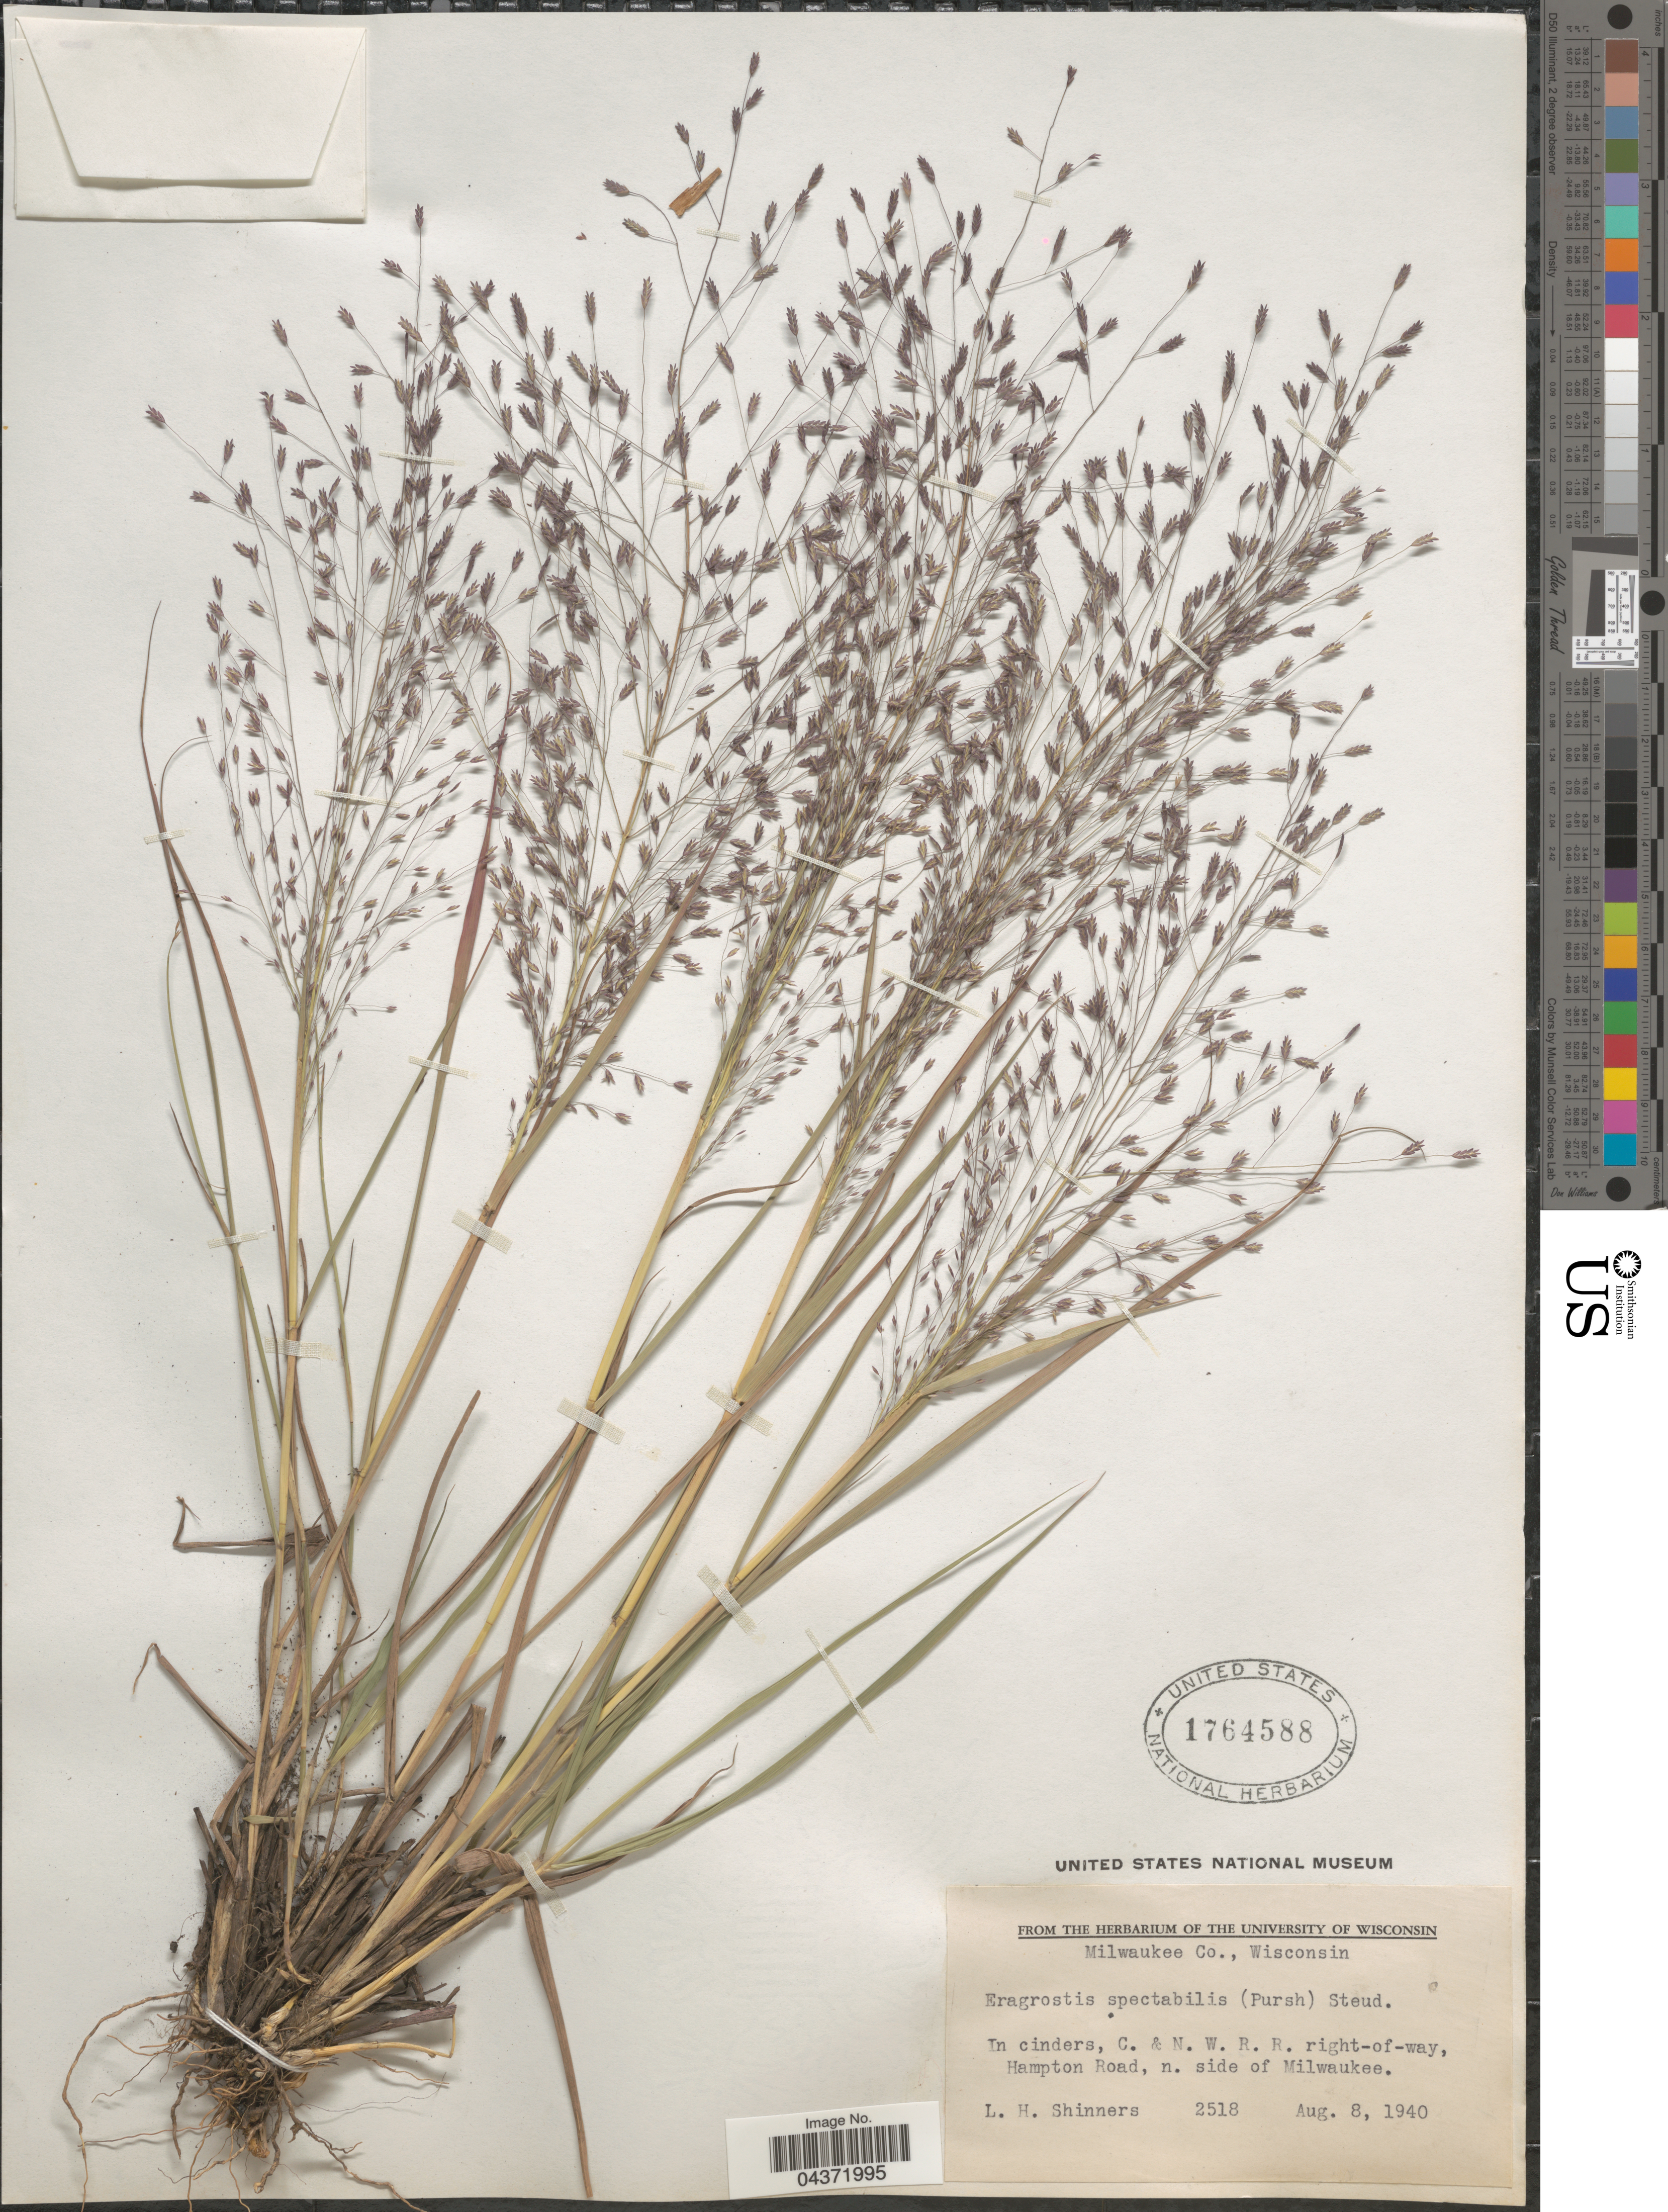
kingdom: Plantae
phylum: Tracheophyta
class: Liliopsida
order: Poales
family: Poaceae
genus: Eragrostis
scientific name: Eragrostis spectabilis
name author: (Pursh) Steud.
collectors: L. H. Shinners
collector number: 2518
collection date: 1940-08-08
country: United States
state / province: Wisconsin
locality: Milwaukee Co. In cinders, C. & N. W. R. R. right-of-way, Hampton Road, n. side of Milwaukee.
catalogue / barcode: US 1764588